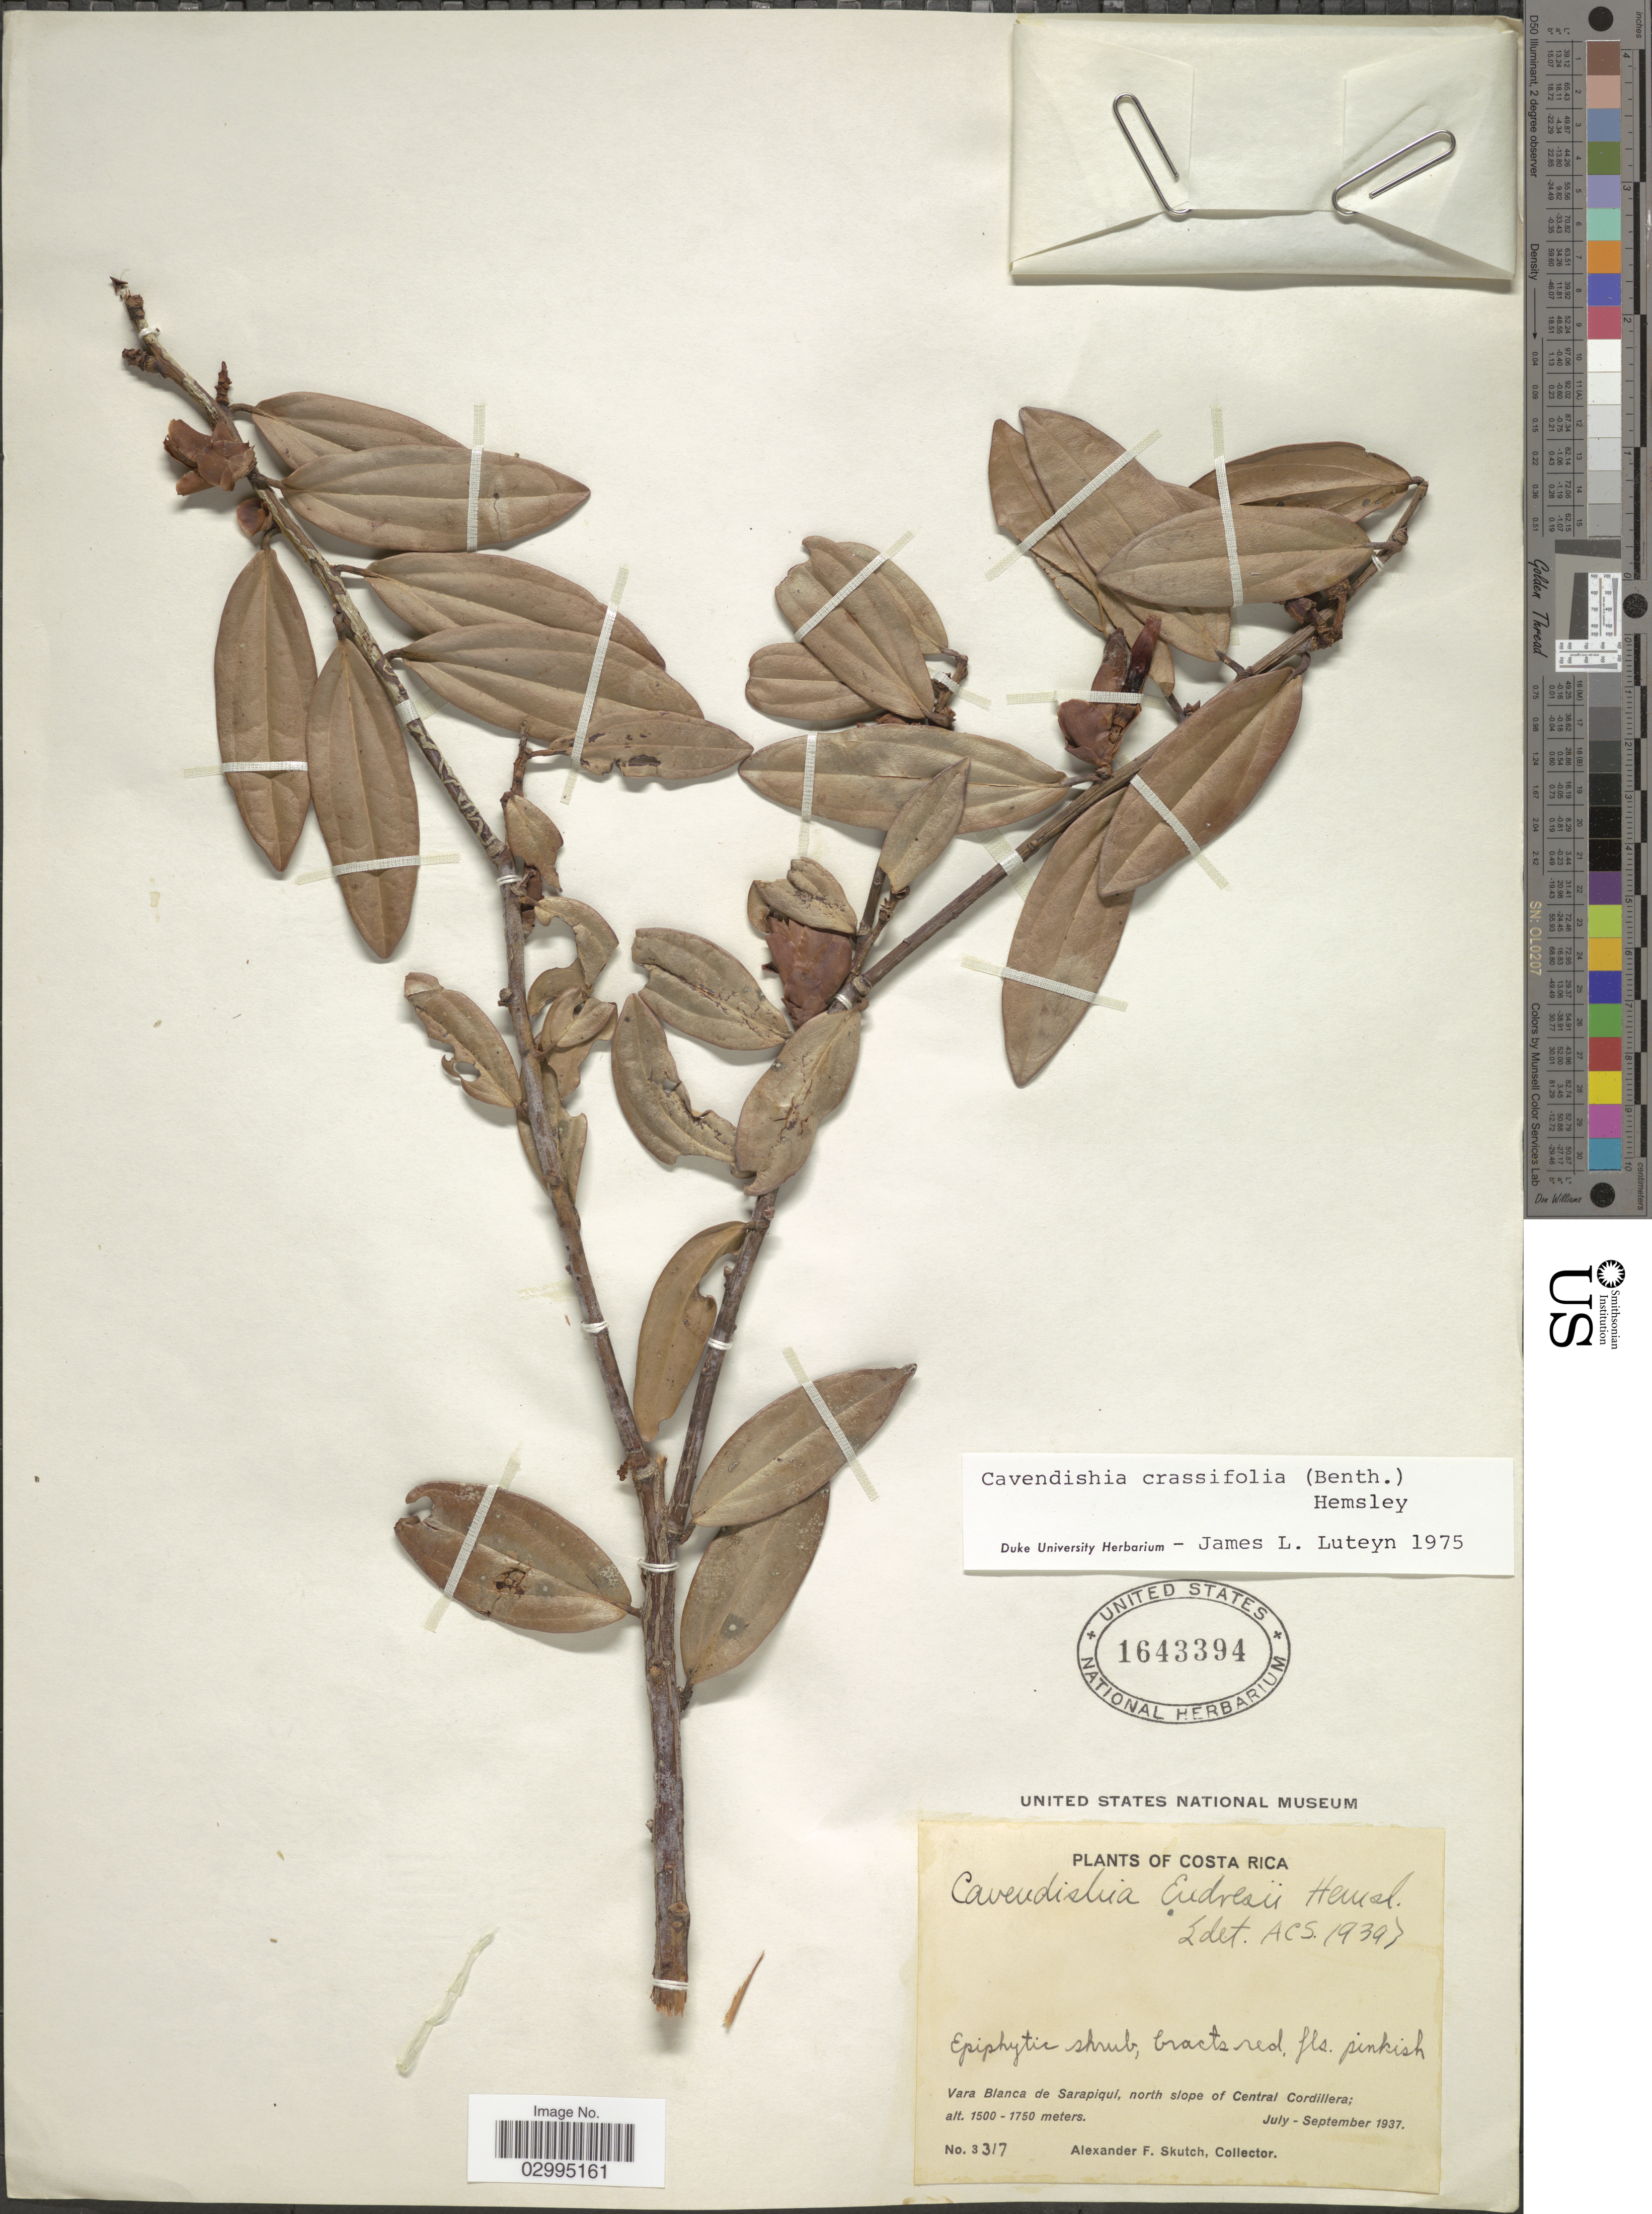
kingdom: Plantae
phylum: Tracheophyta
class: Magnoliopsida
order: Ericales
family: Ericaceae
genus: Cavendishia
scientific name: Cavendishia crassifolia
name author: (Benth.) Hemsl.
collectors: A. F. Skutch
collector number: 3317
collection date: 1937-07/1937-09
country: Costa Rica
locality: Vara Blanca de Sarapiqui, north slope of Central Cordillera.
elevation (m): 1500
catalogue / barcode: US 1643394